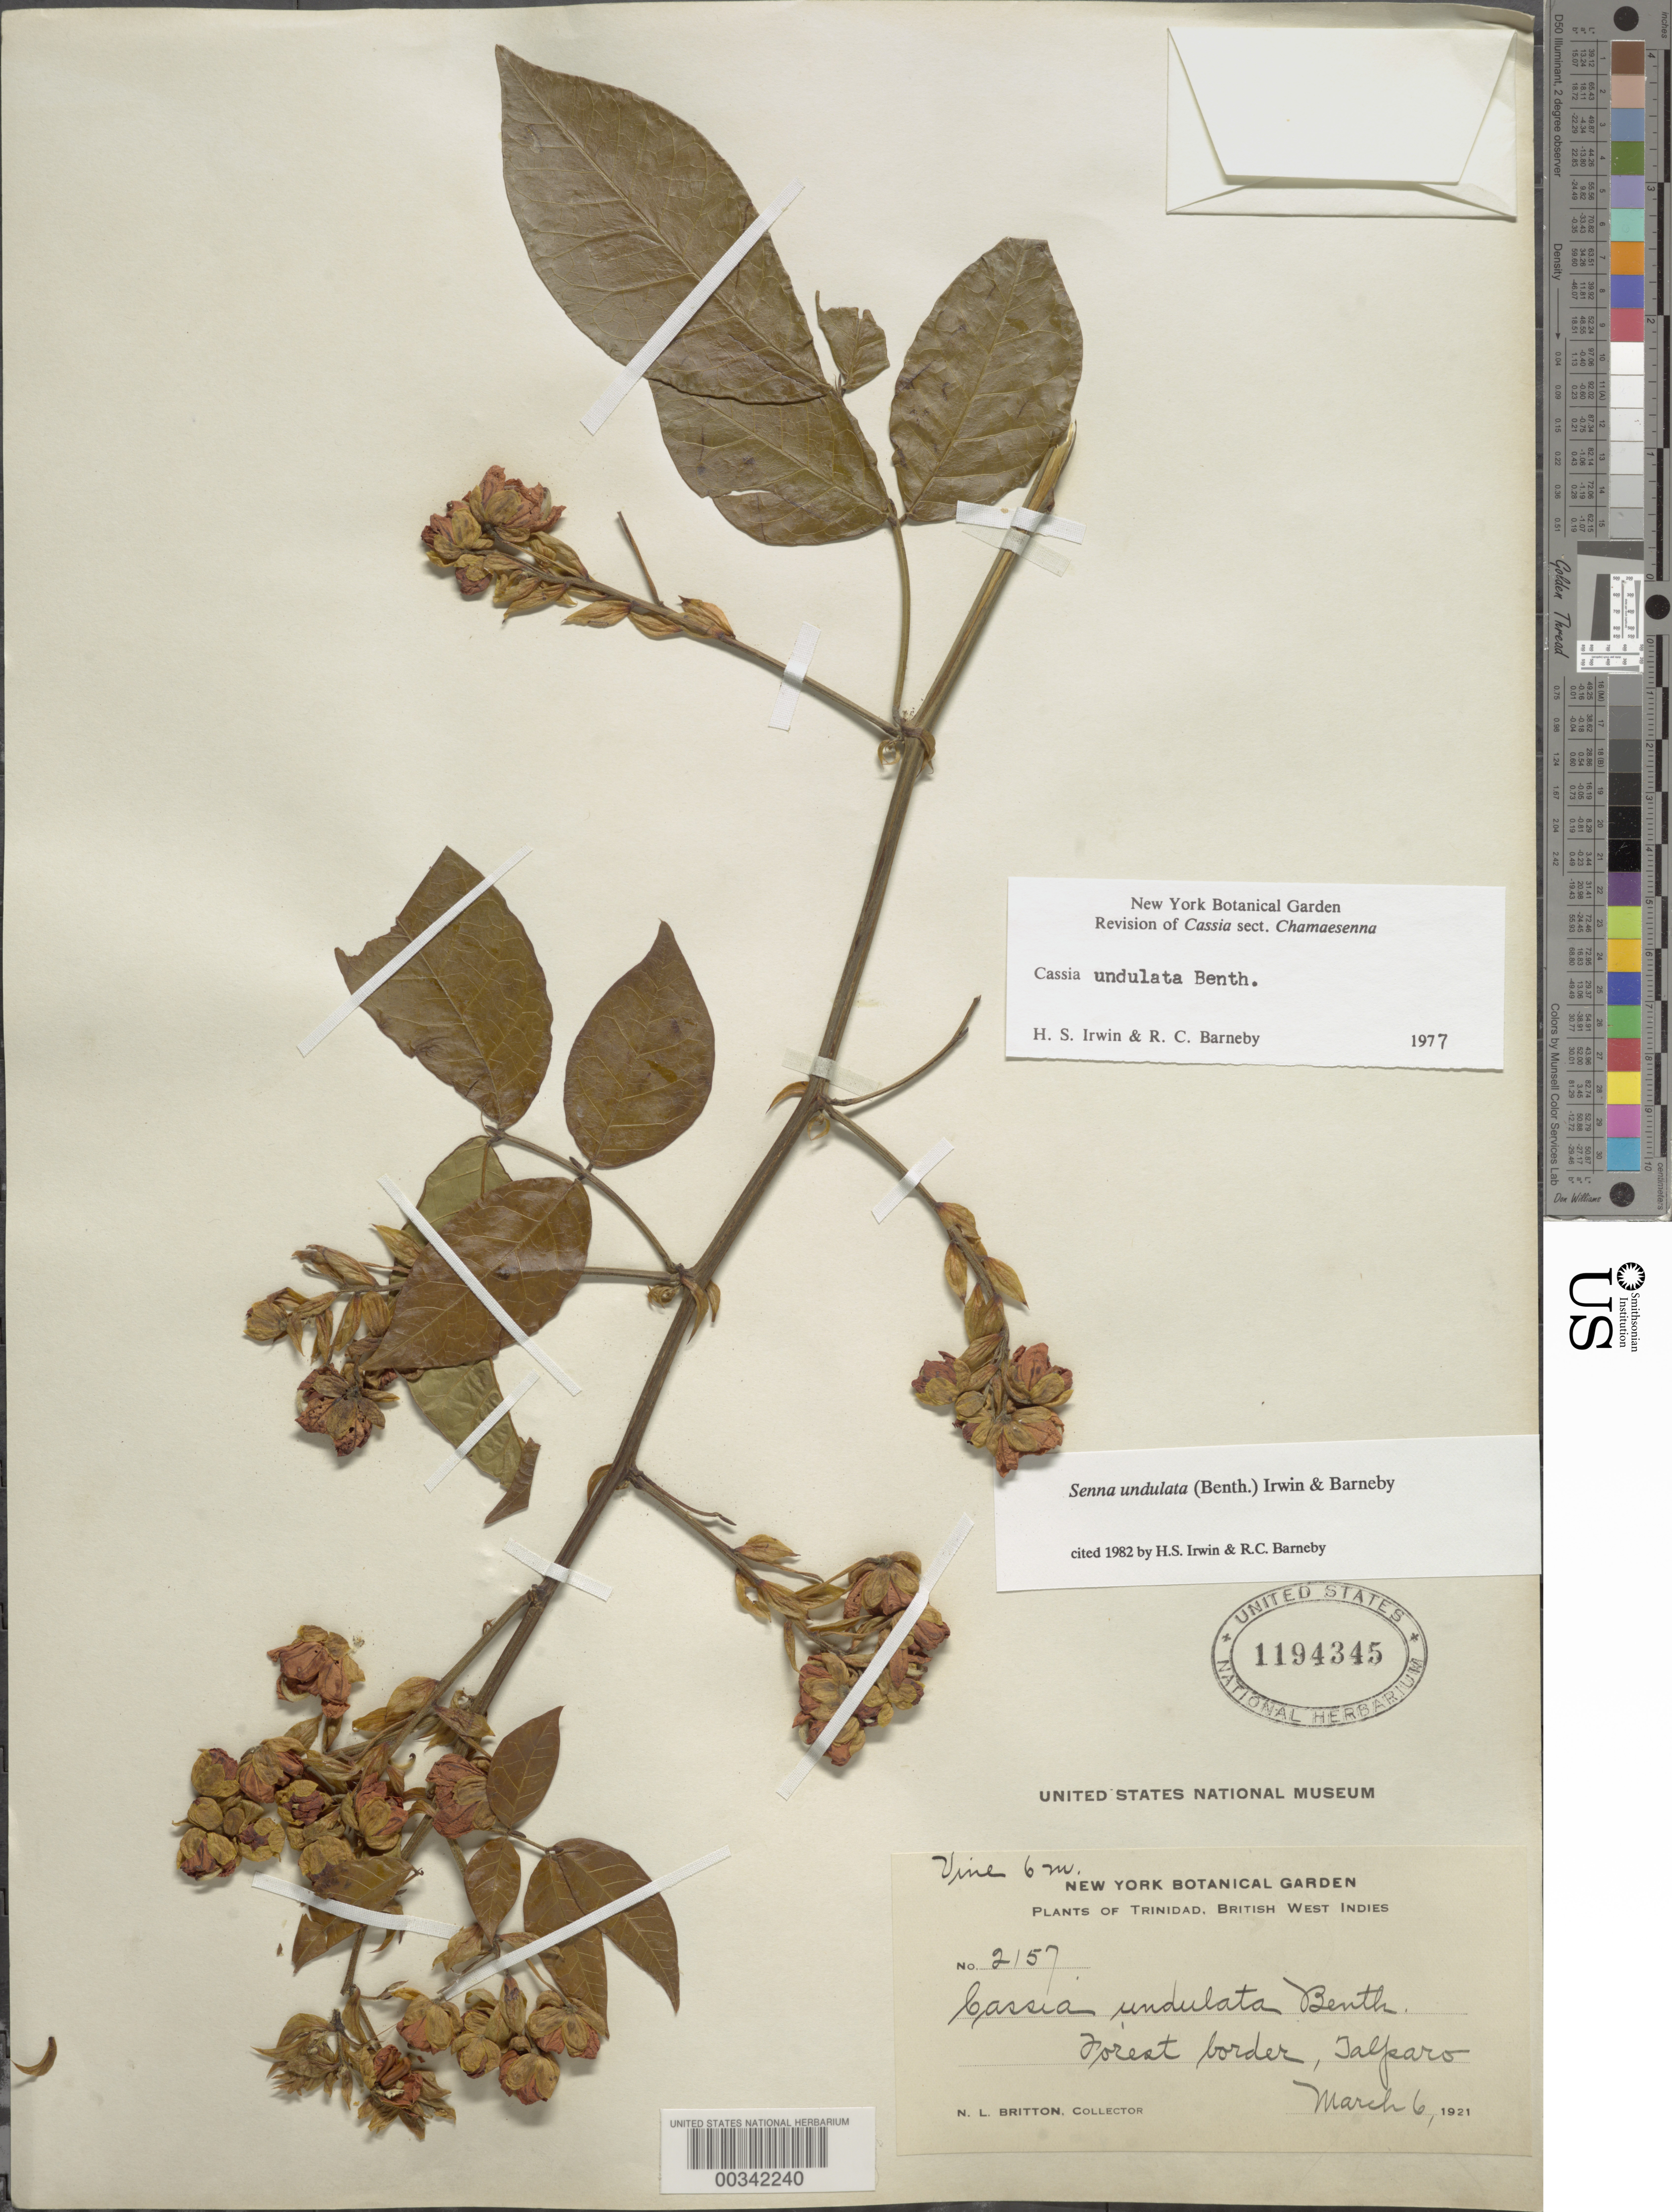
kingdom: Plantae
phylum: Tracheophyta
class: Magnoliopsida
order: Fabales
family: Fabaceae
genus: Senna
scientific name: Senna undulata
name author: (Benth.) H.S. Irwin & Barneby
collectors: N. Britton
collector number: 2157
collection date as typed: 06 Mar 1921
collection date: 1921-03-06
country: Trinidad and Tobago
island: Trinidad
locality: Talparo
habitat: Forest border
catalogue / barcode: US 1194345